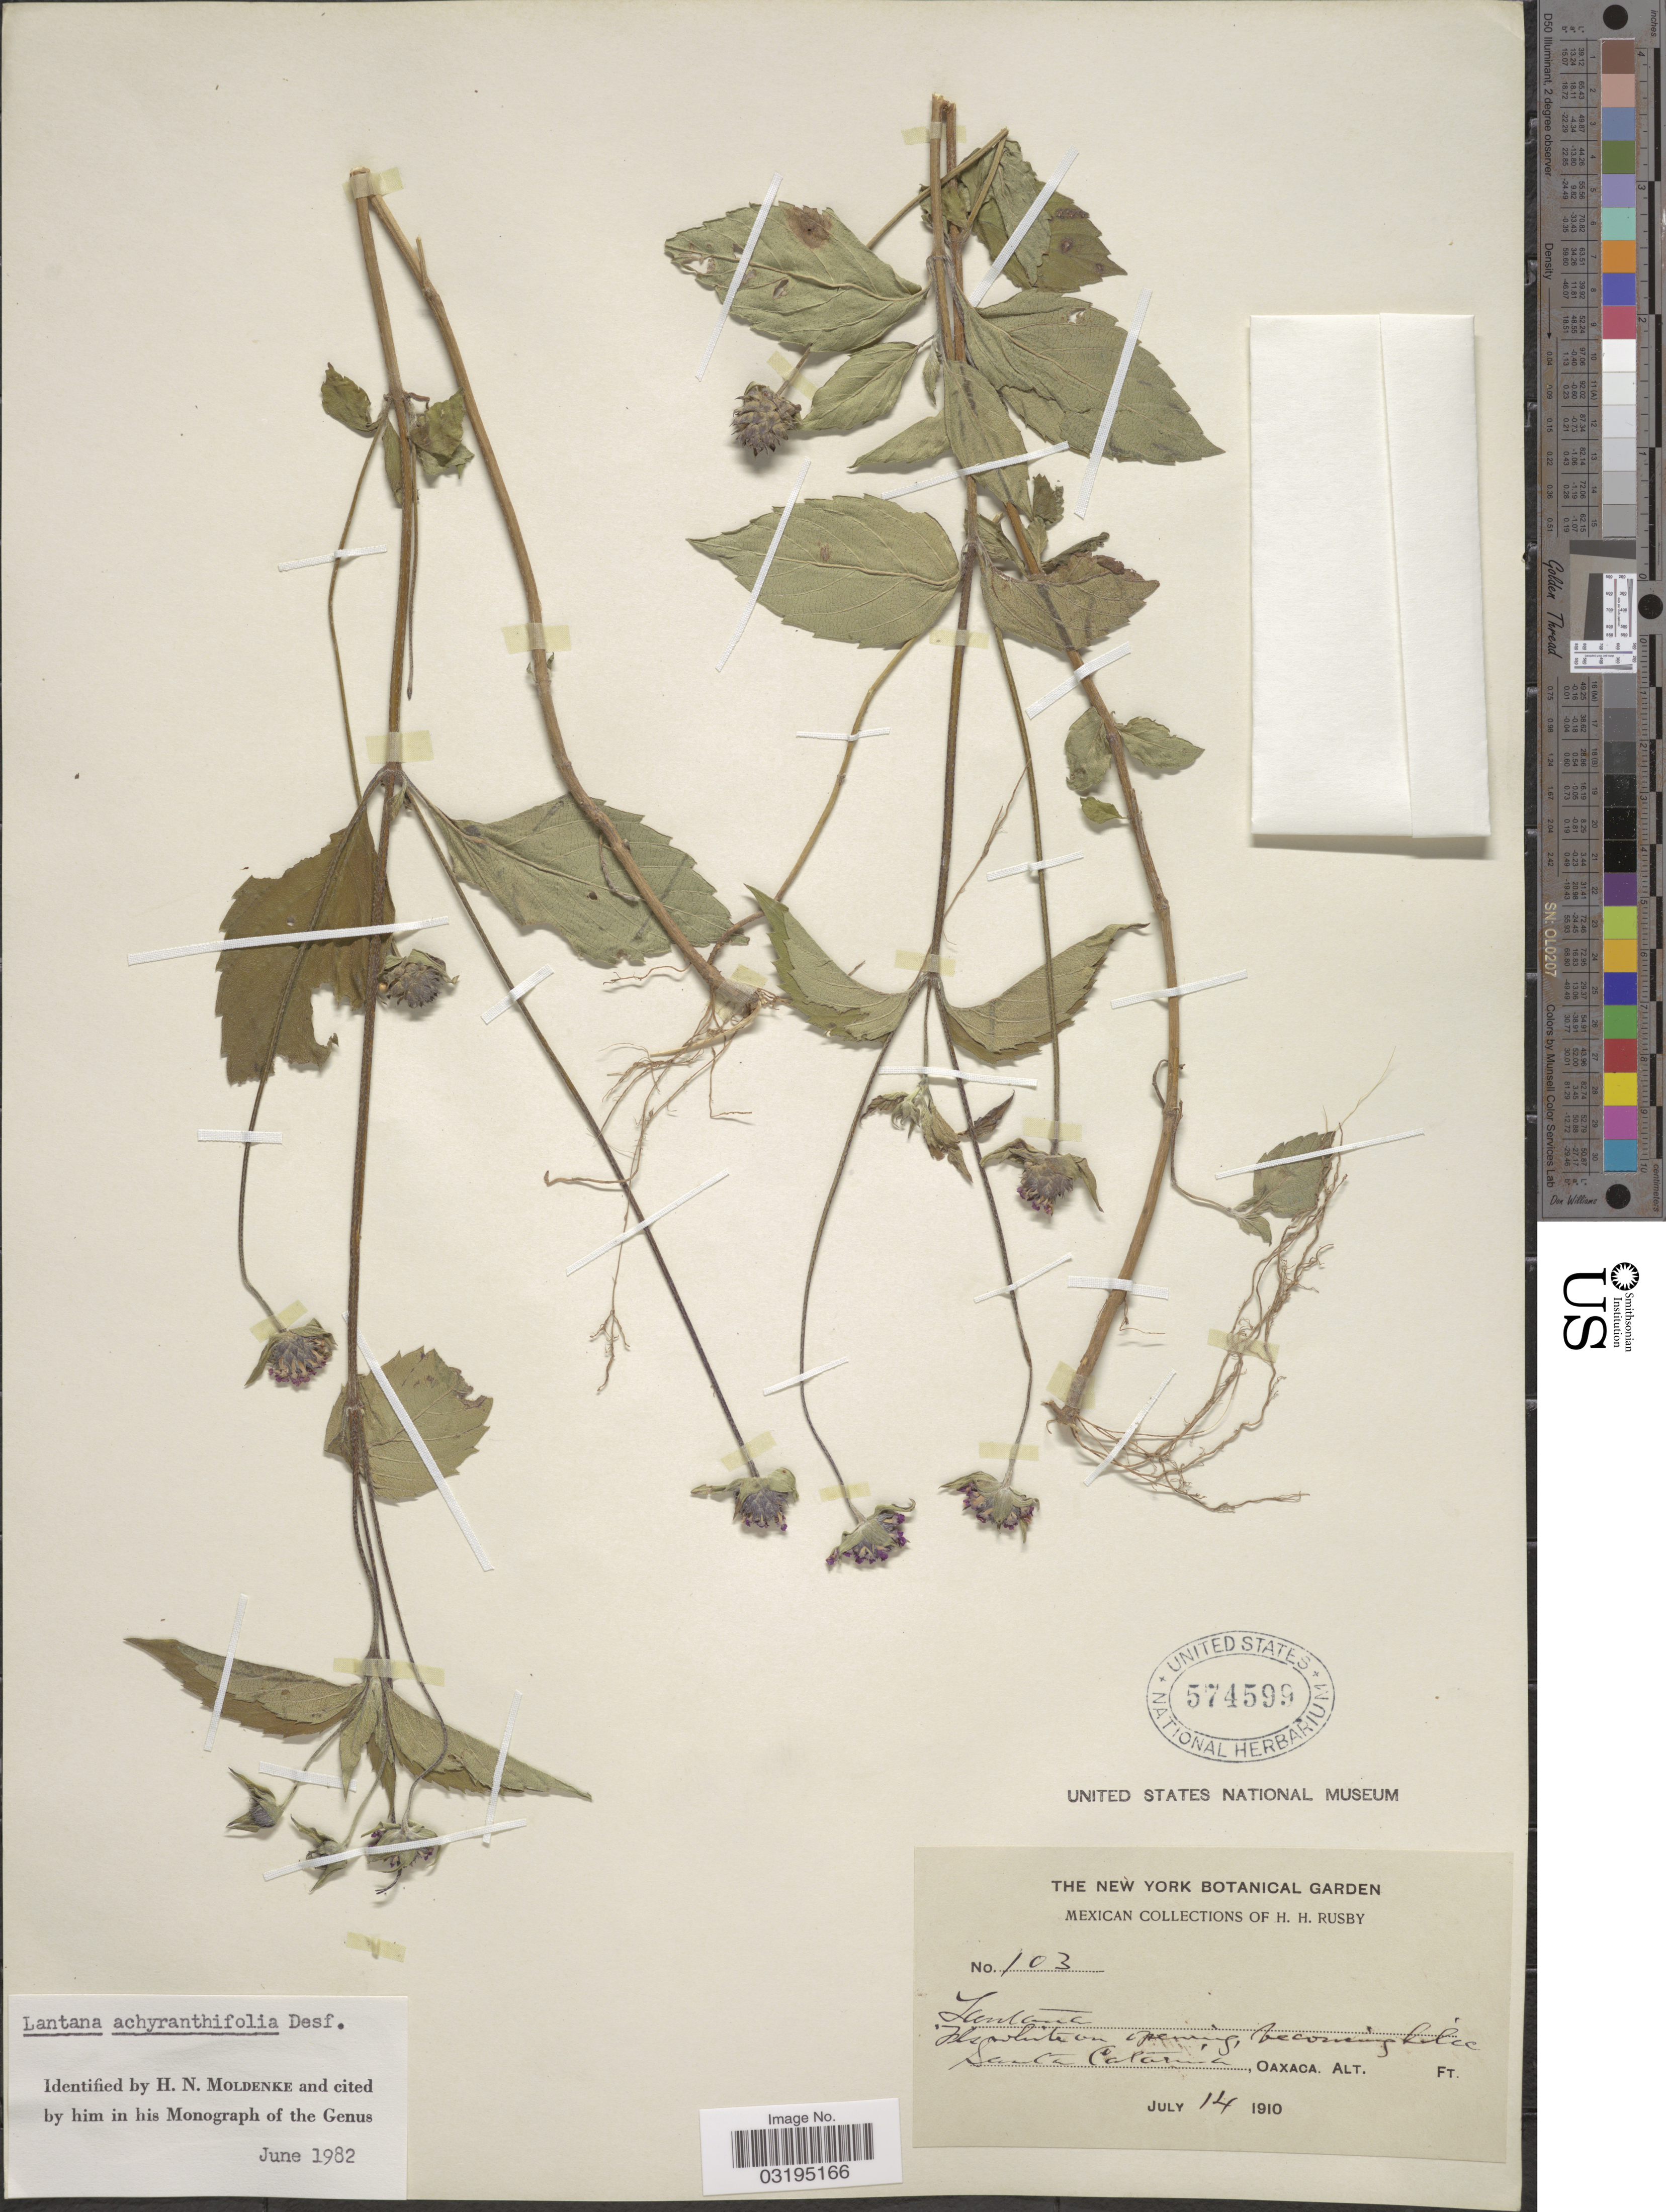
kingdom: Plantae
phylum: Tracheophyta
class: Magnoliopsida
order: Lamiales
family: Verbenaceae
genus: Lantana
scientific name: Lantana achyranthifolia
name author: Desf.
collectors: H. H. Rusby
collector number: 103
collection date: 1910-07-14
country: Mexico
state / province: Oaxaca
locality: Santa Catarina.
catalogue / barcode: US 574599